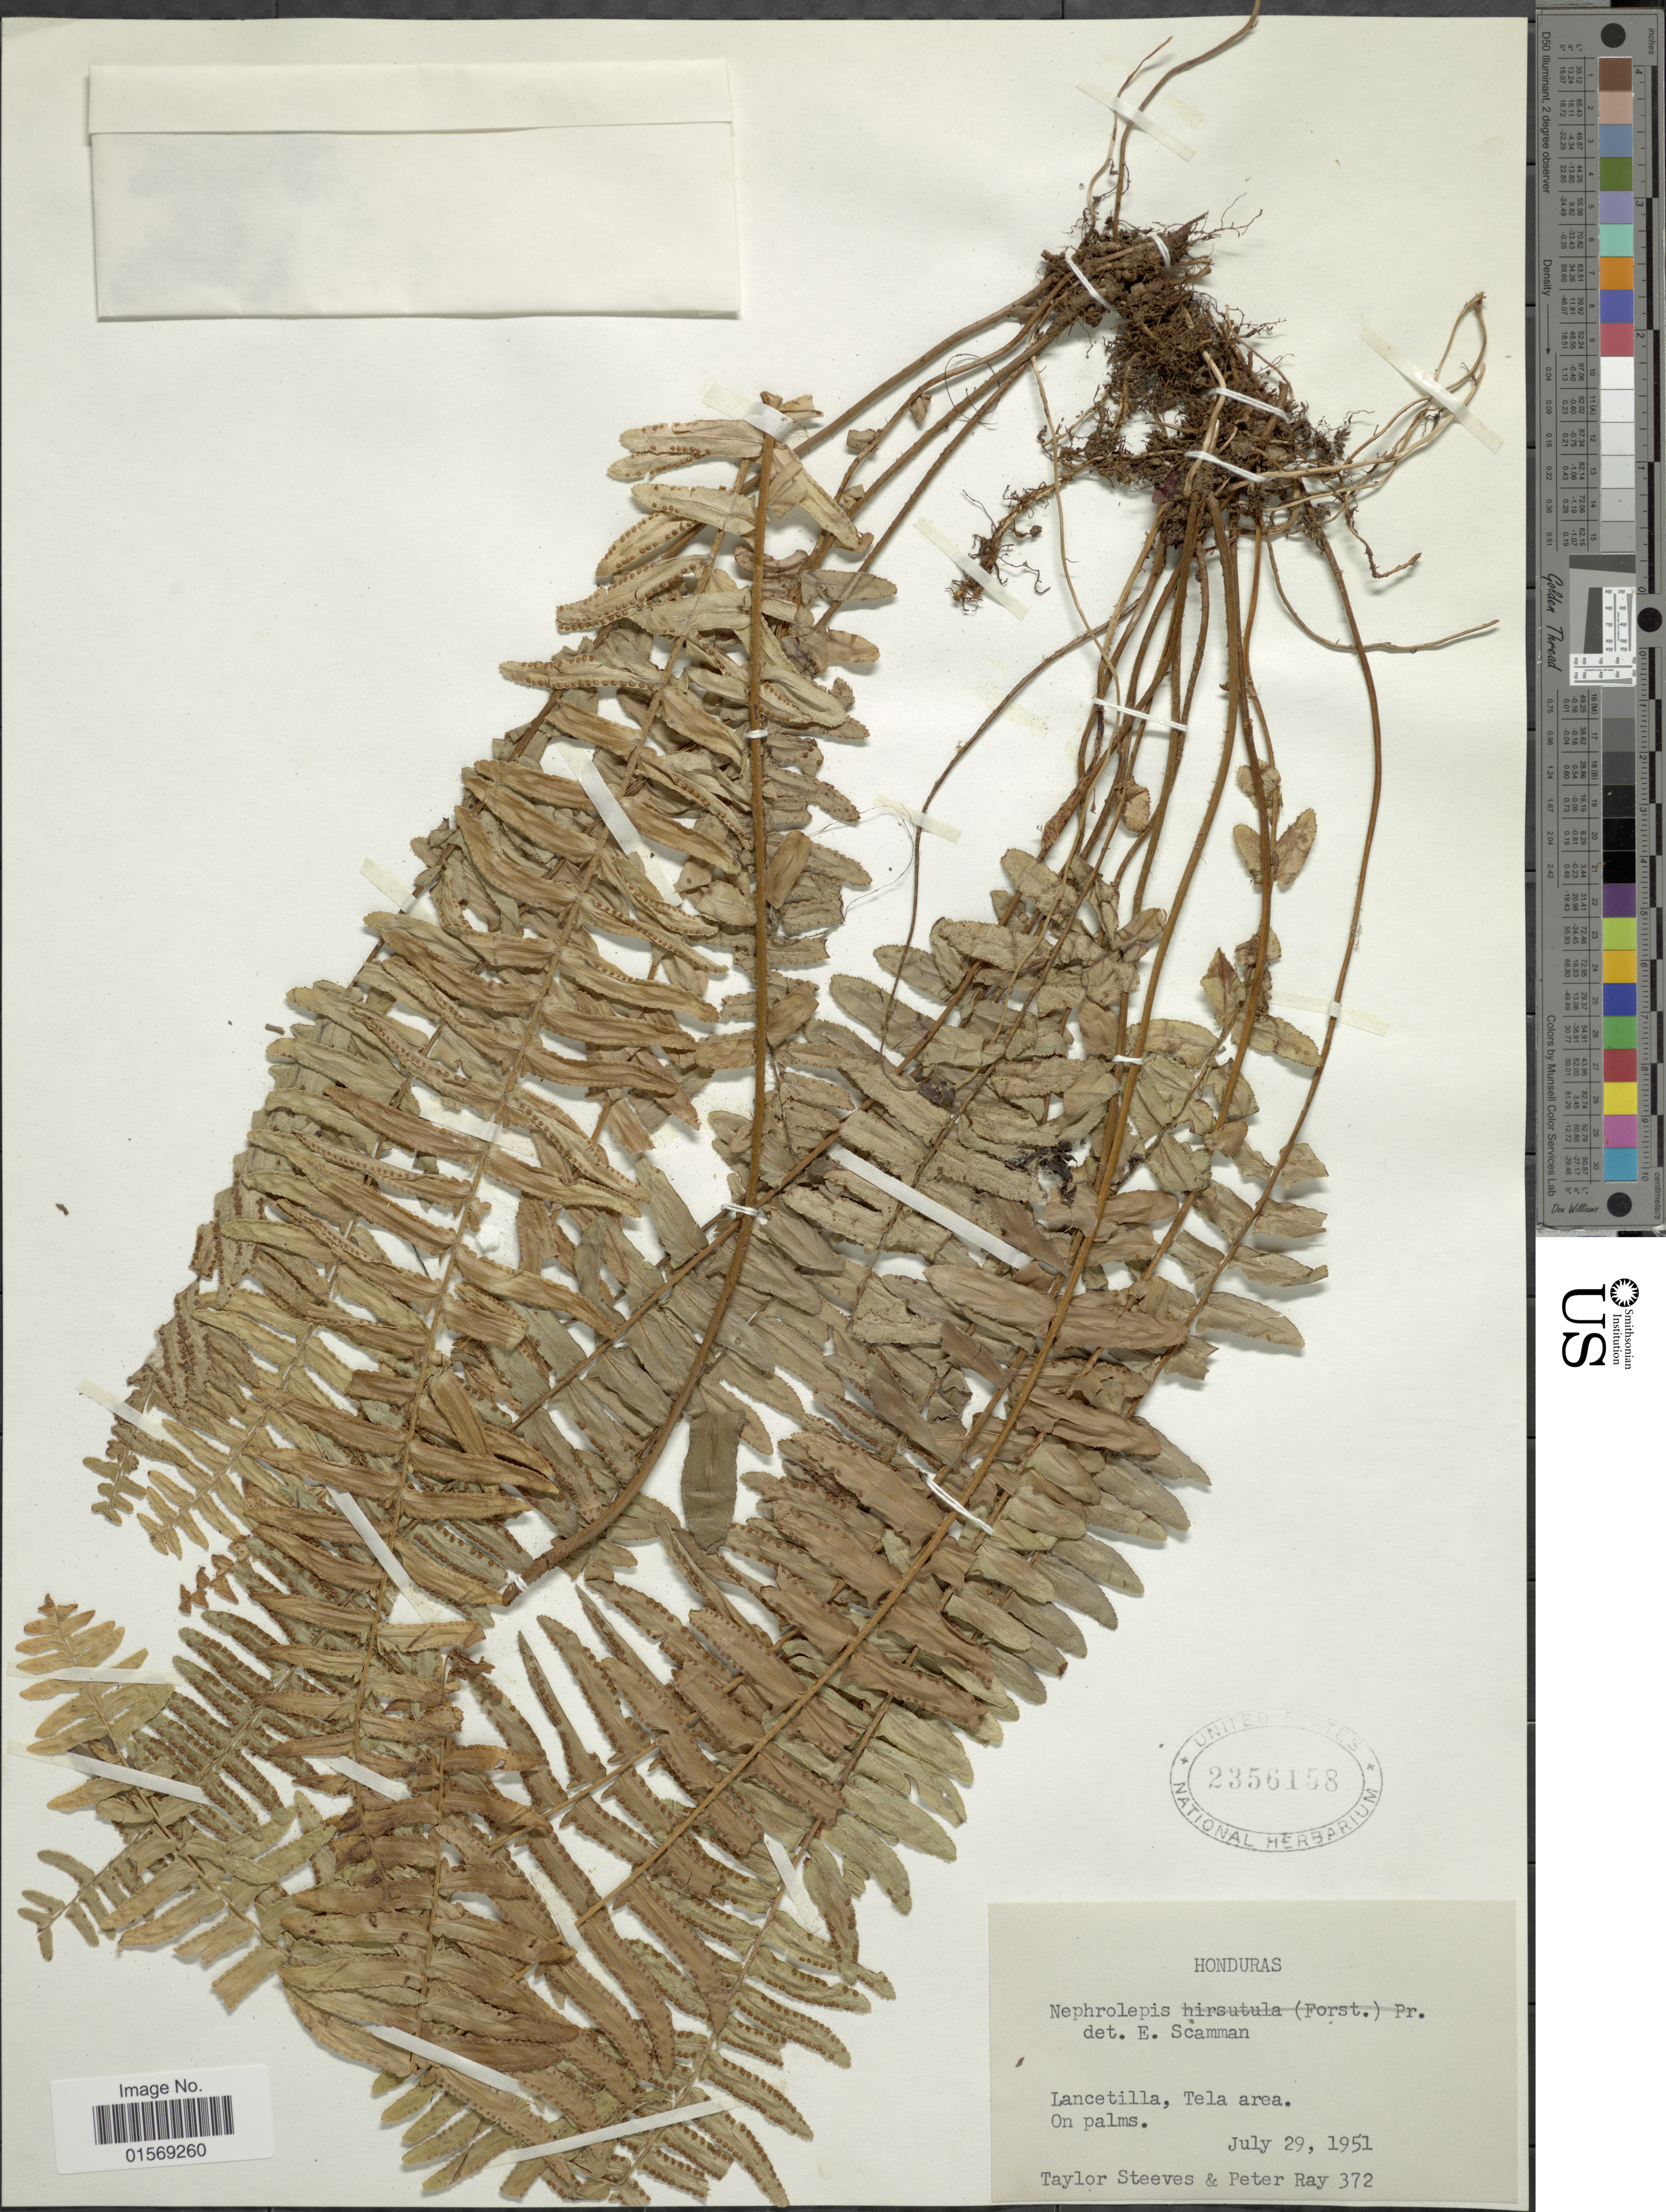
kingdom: Plantae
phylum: Tracheophyta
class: Polypodiopsida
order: Polypodiales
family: Nephrolepidaceae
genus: Nephrolepis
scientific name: Nephrolepis sp.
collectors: T. Steeves & P. Ray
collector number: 372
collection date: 1951-07-29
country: Honduras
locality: Honduras. Lancetilla, Tela area.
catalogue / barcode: US 2356158